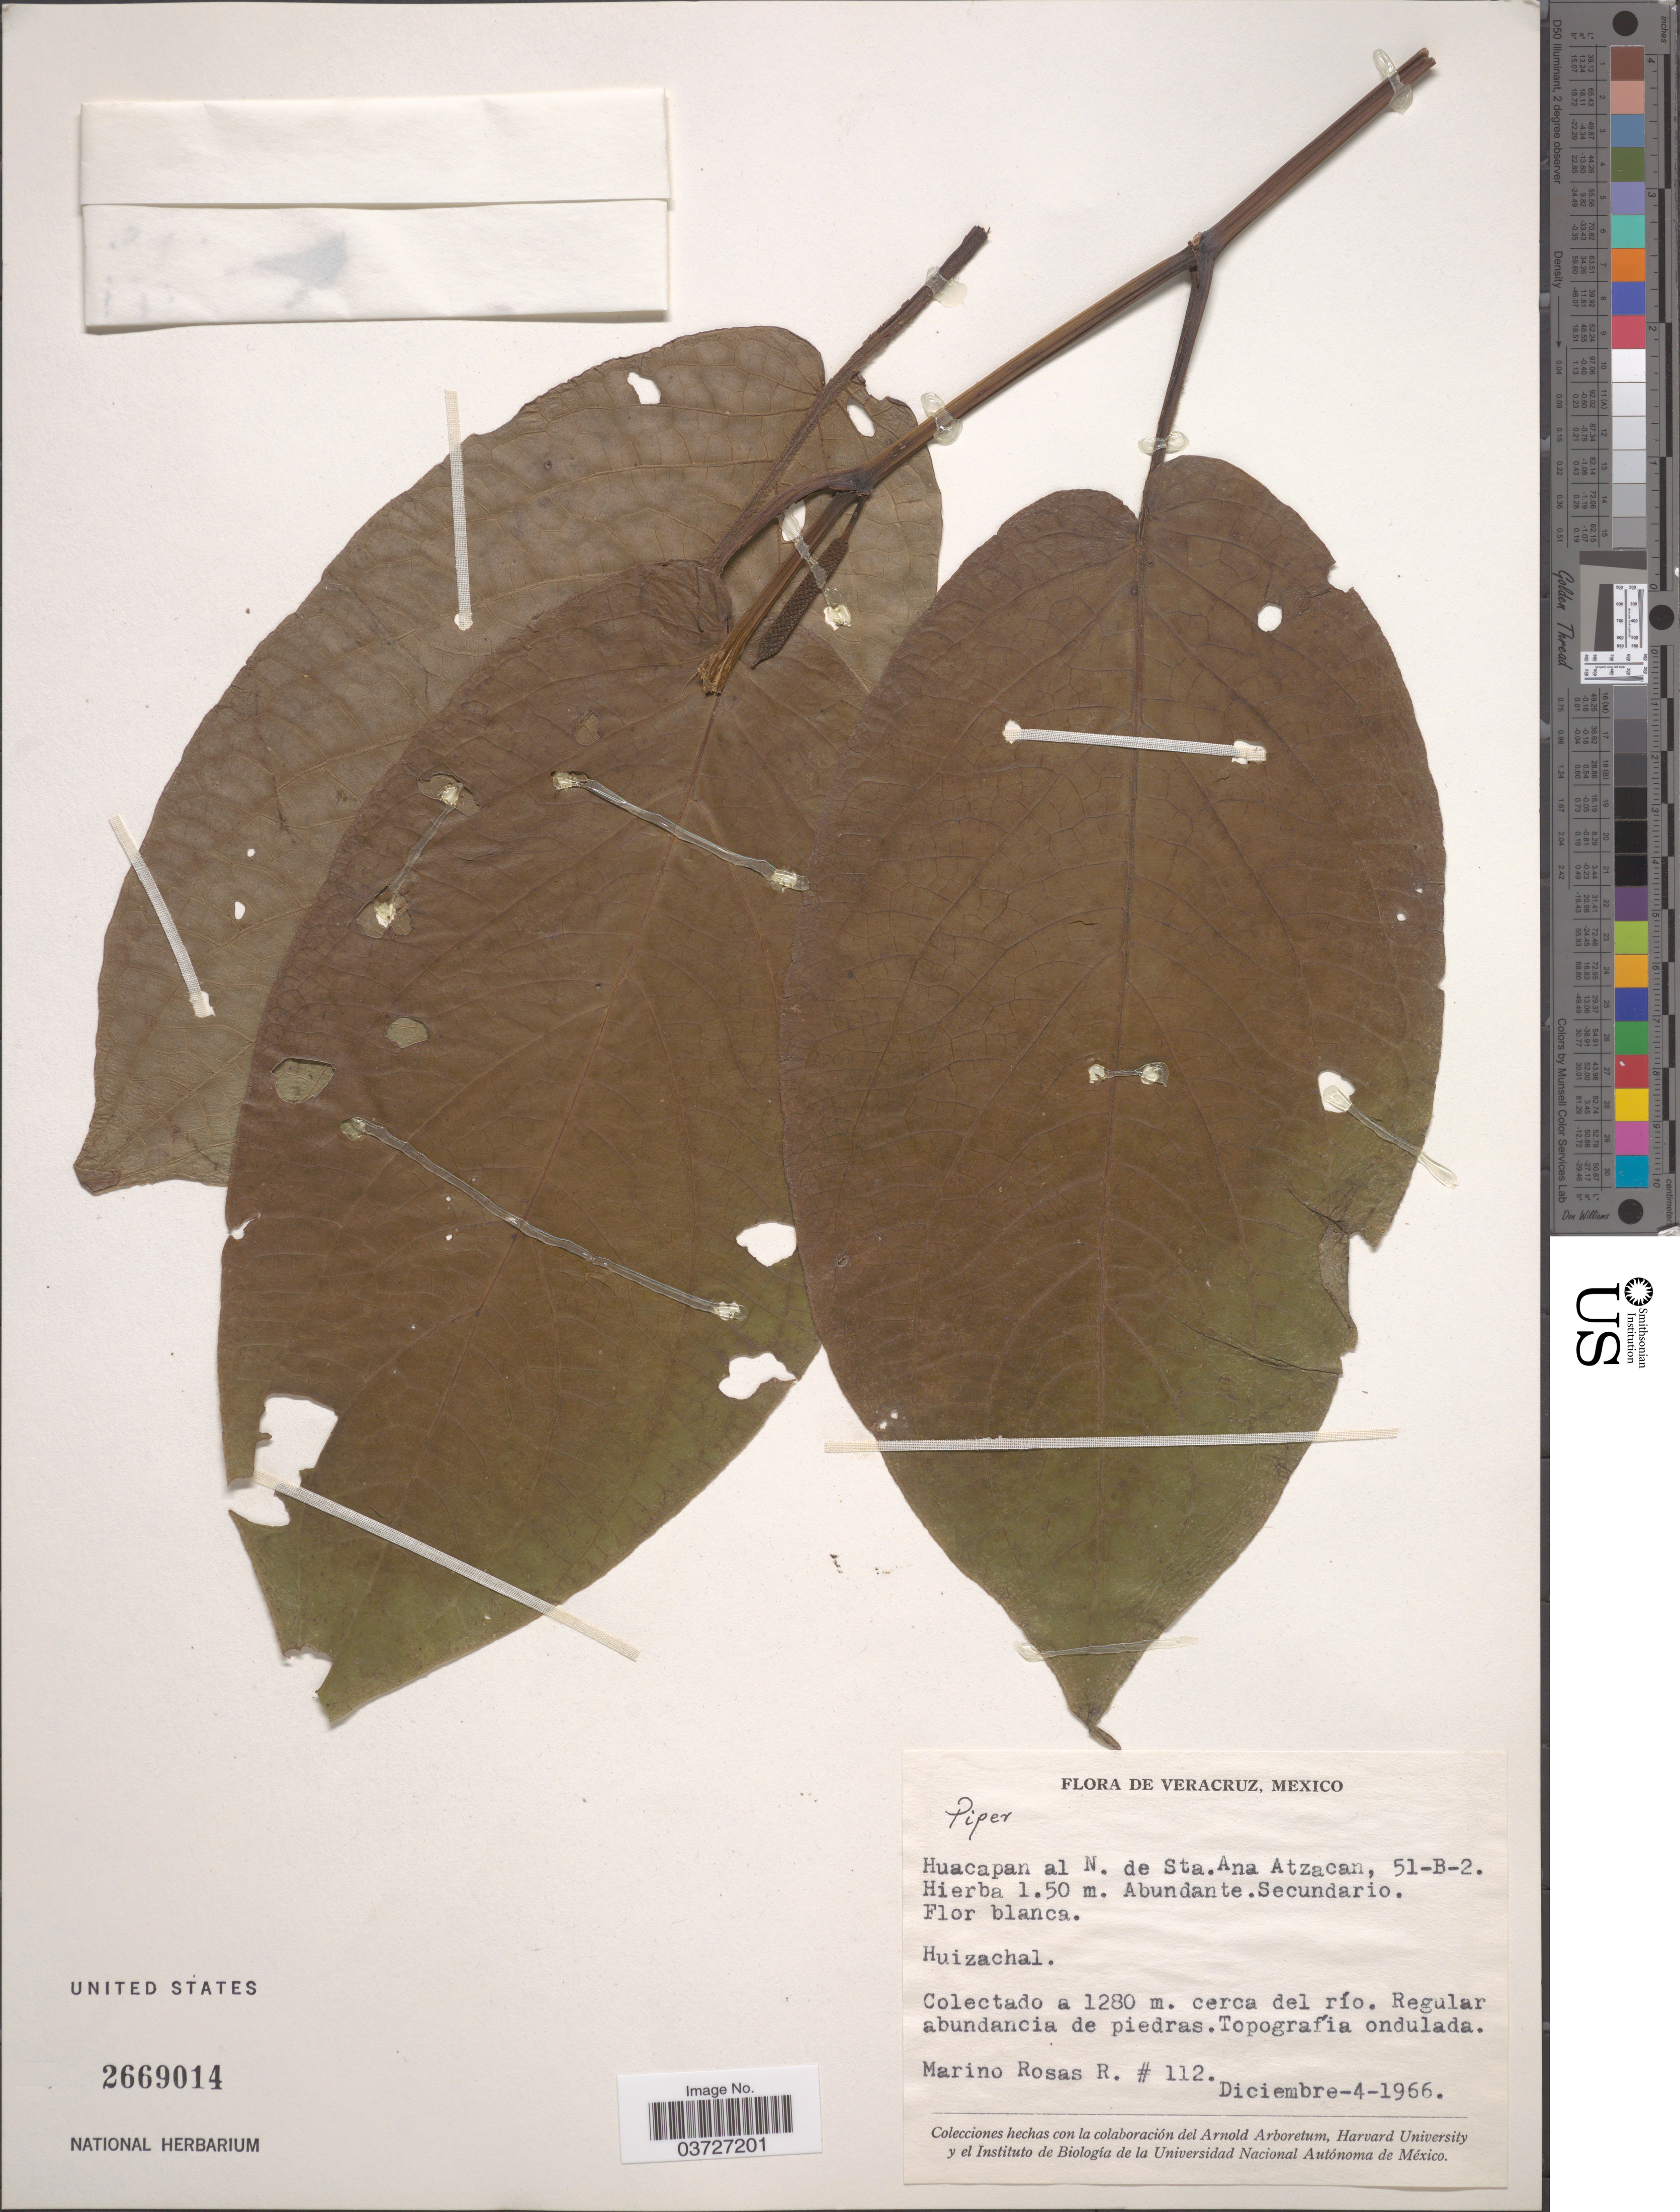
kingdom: Plantae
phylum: Tracheophyta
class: Magnoliopsida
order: Piperales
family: Piperaceae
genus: Piper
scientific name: Piper sp.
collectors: M. Rosas R.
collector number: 112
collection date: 1966-12-04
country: Mexico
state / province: Veracruz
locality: Veracruz. Huacapan al N. de Sta. Ana Atzacan, 51-B-2.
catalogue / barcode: US 2669014